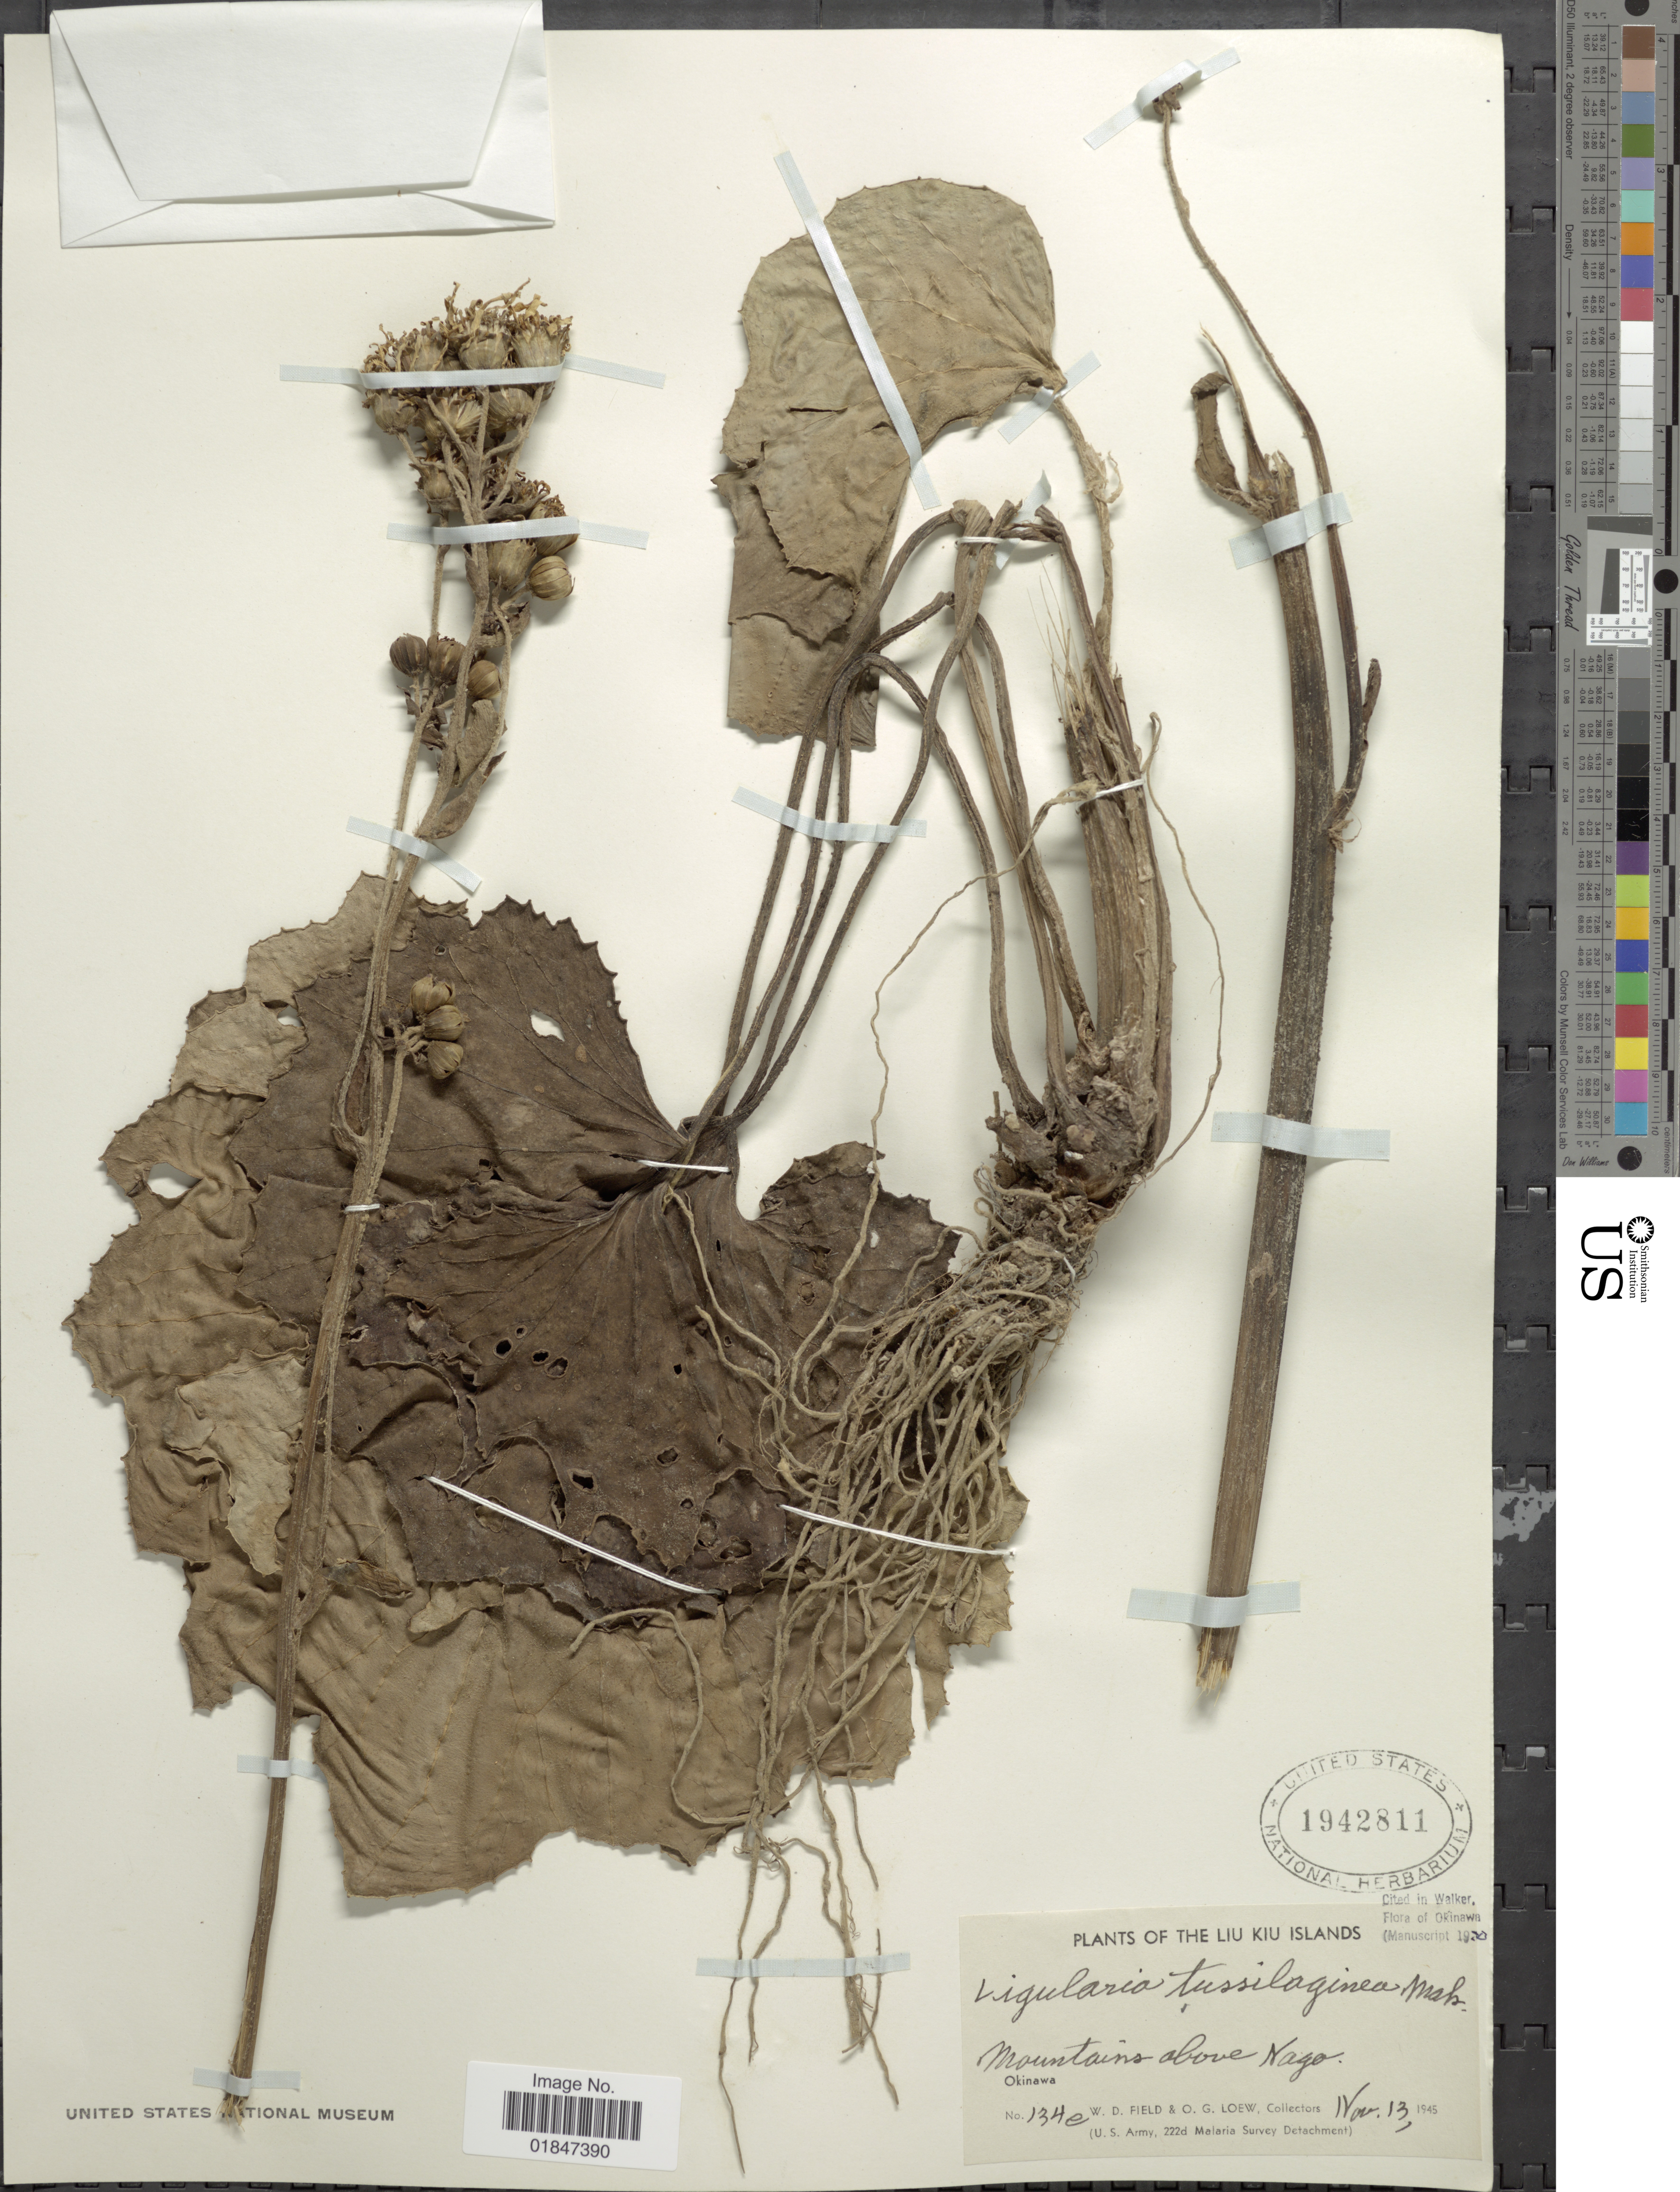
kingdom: Plantae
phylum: Tracheophyta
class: Magnoliopsida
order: Asterales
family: Asteraceae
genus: Farfugium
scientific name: Farfugium japonicum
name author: (L.) Kitam.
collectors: W. D. Field & O. G. Loew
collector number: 134e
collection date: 1945-11-13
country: Japan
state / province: Okinawa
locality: Liu Kiu Islands, Mountains above Nago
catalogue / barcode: US 1942811